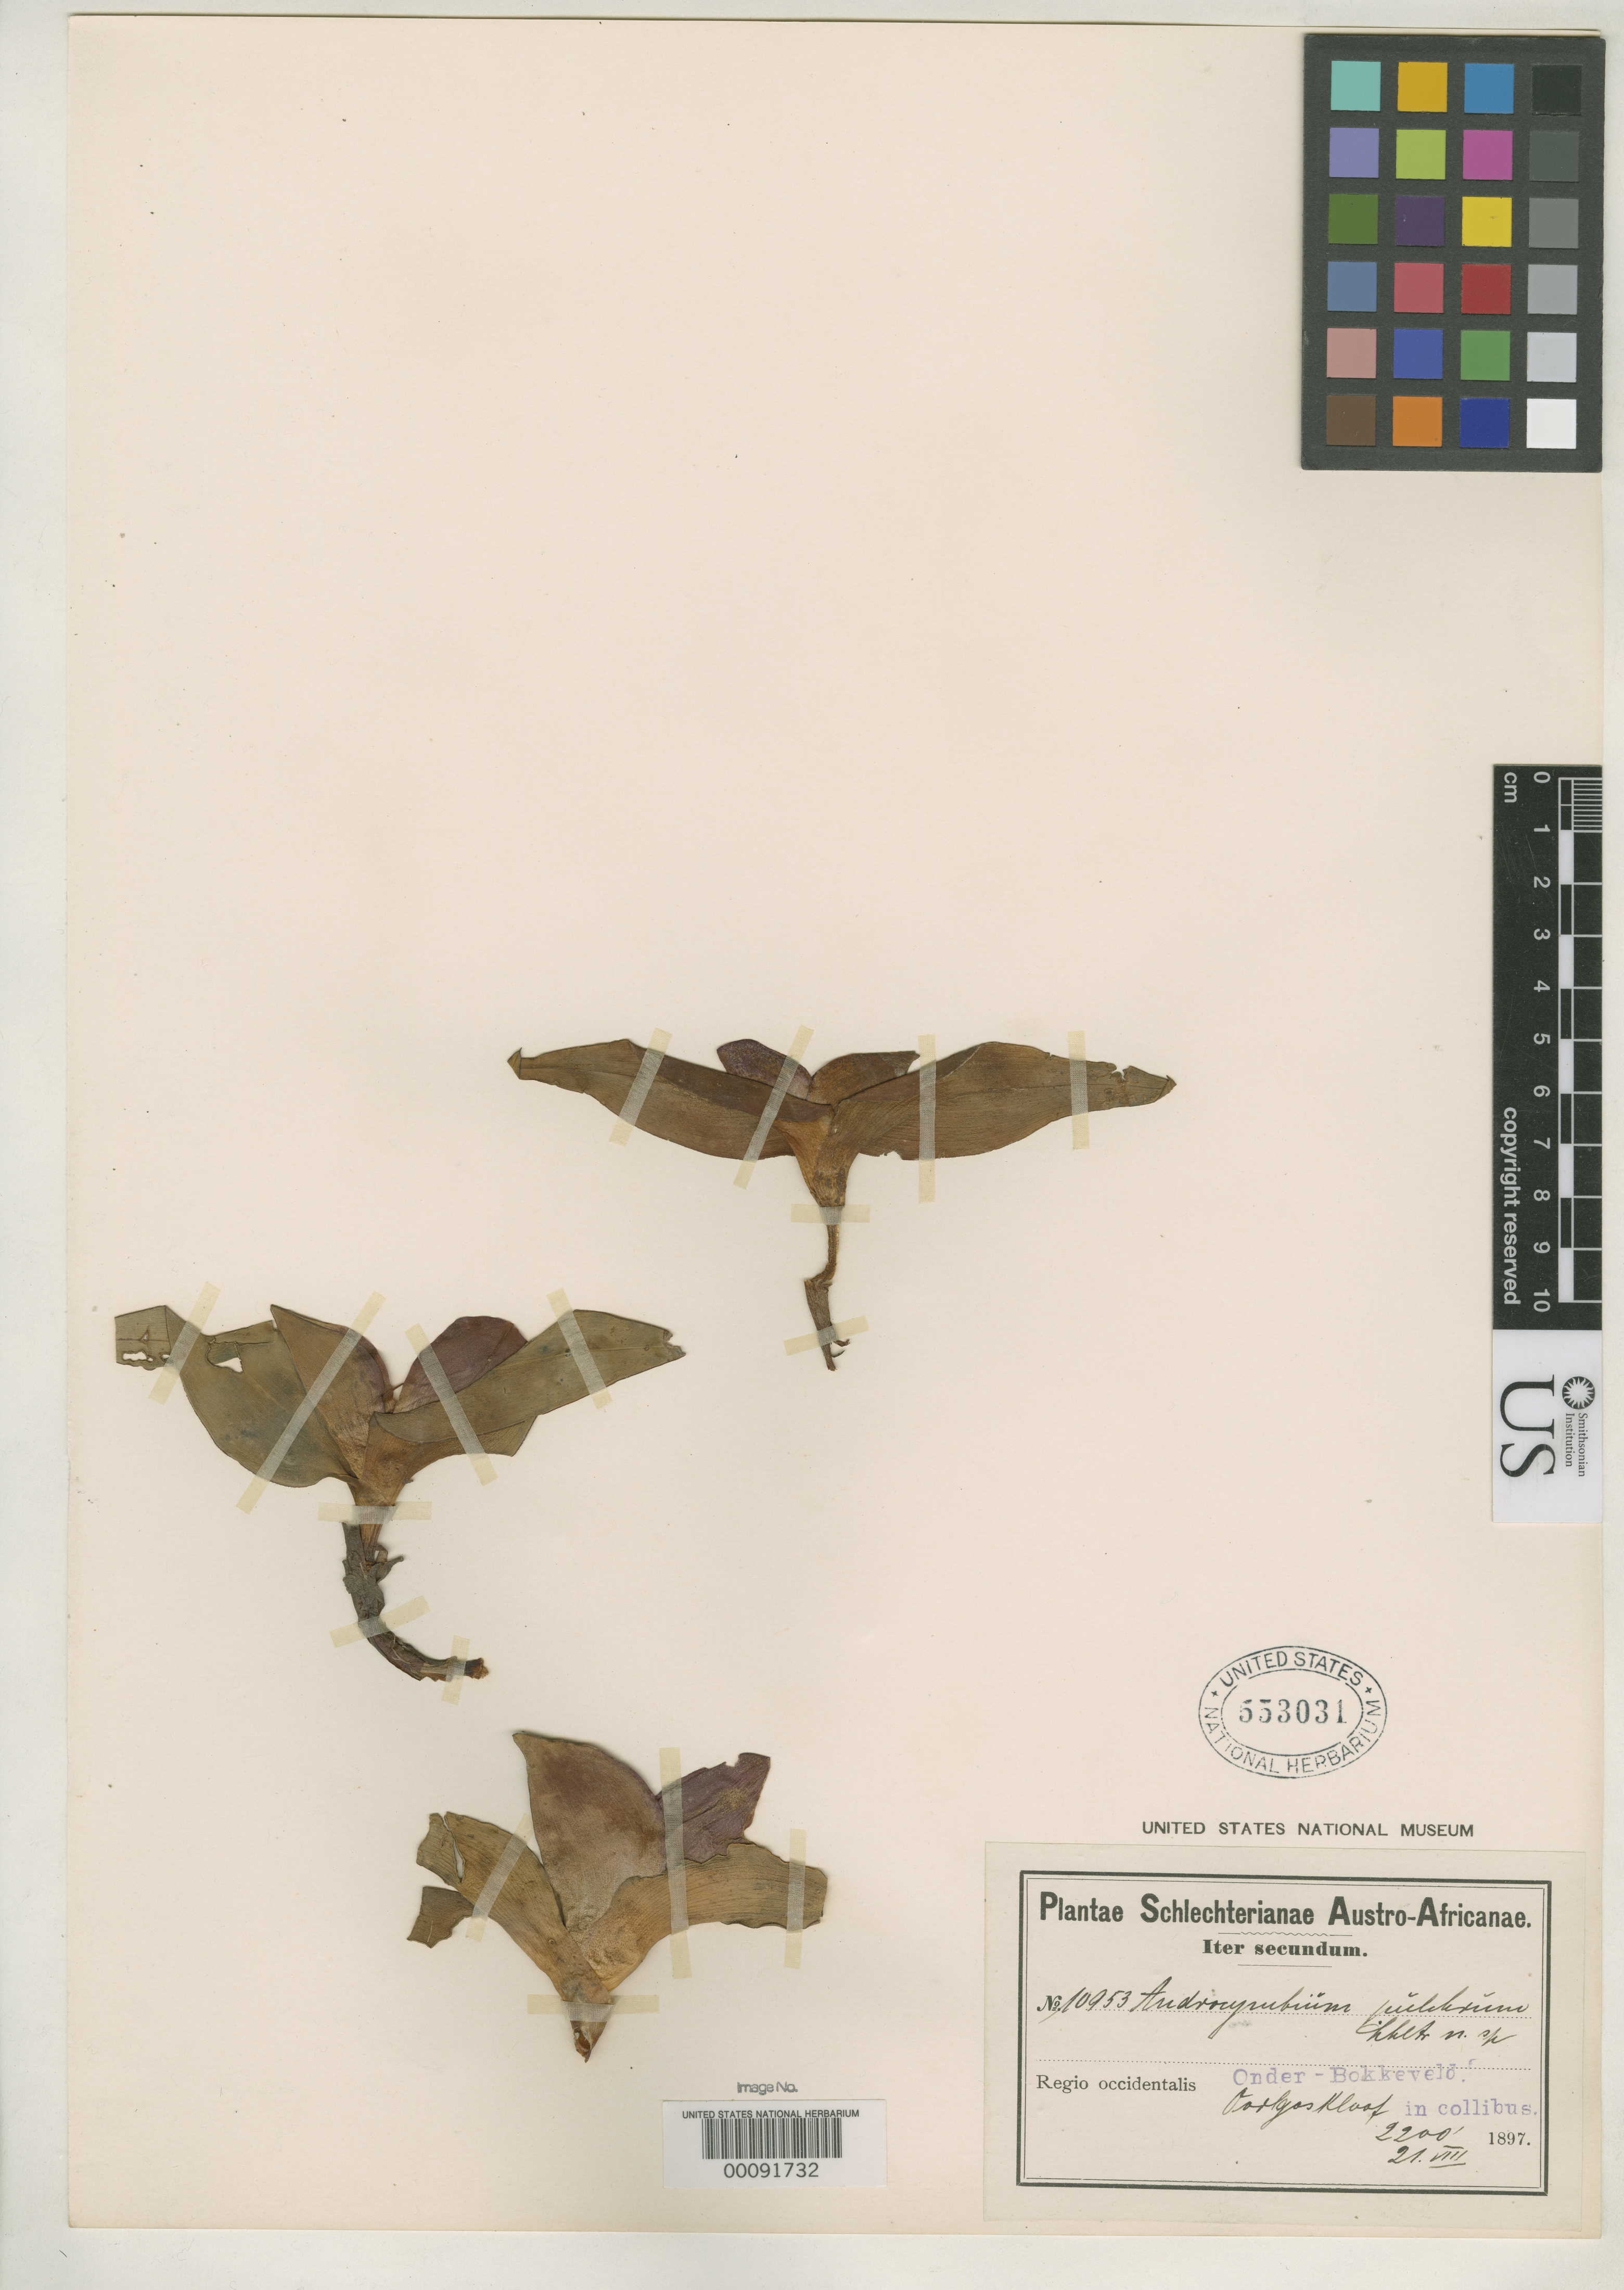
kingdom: Plantae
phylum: Tracheophyta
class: Liliopsida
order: Liliales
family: Colchicaceae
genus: Androcymbium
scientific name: Androcymbium pulchrum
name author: Schltr. & K. Krause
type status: Isosyntype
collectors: F. R. R. Schlechter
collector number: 10953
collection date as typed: Aug 1897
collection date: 1897-08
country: South Africa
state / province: Northern Cape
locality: Oorlogskloof, Onder Bokkeveld.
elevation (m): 1900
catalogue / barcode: US 553031